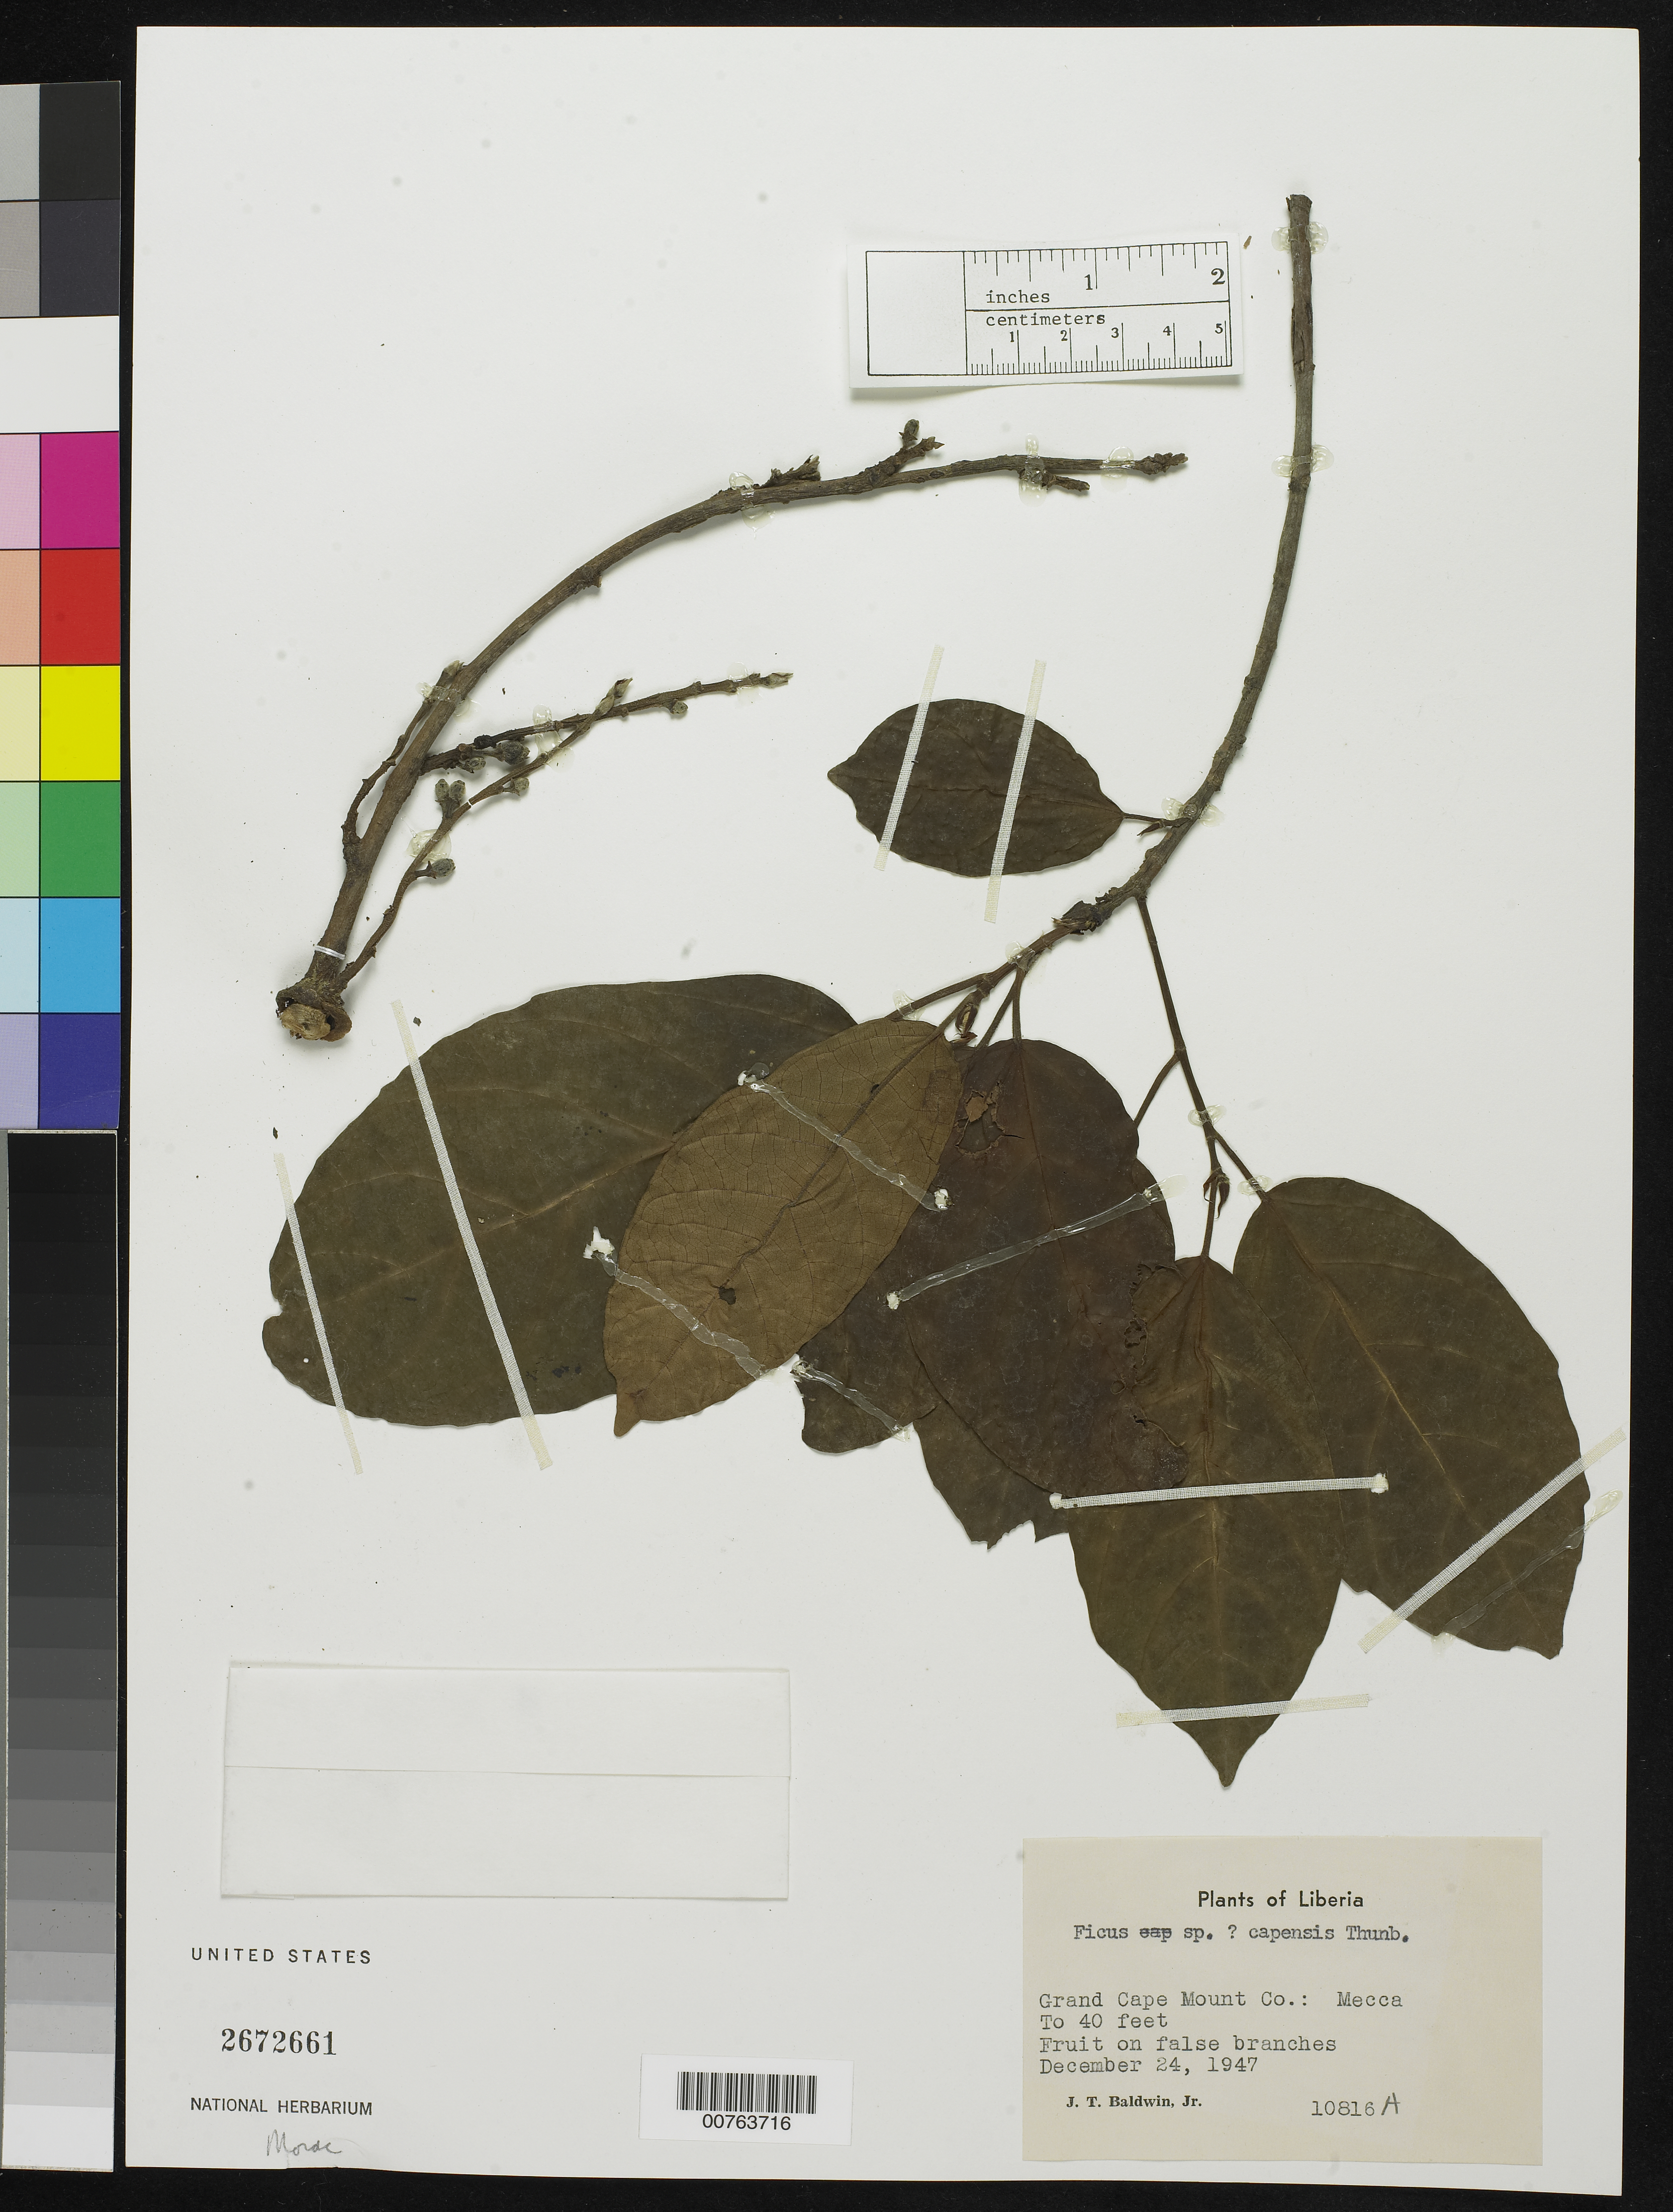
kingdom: Plantae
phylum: Tracheophyta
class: Magnoliopsida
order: Rosales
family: Moraceae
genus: Ficus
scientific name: Ficus capensis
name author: Thunb.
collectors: J. T. Baldwin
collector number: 10816A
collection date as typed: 24 Dec 1947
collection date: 1947-12-24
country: Liberia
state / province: Grand Cape Mount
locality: Mecca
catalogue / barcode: US 2672661